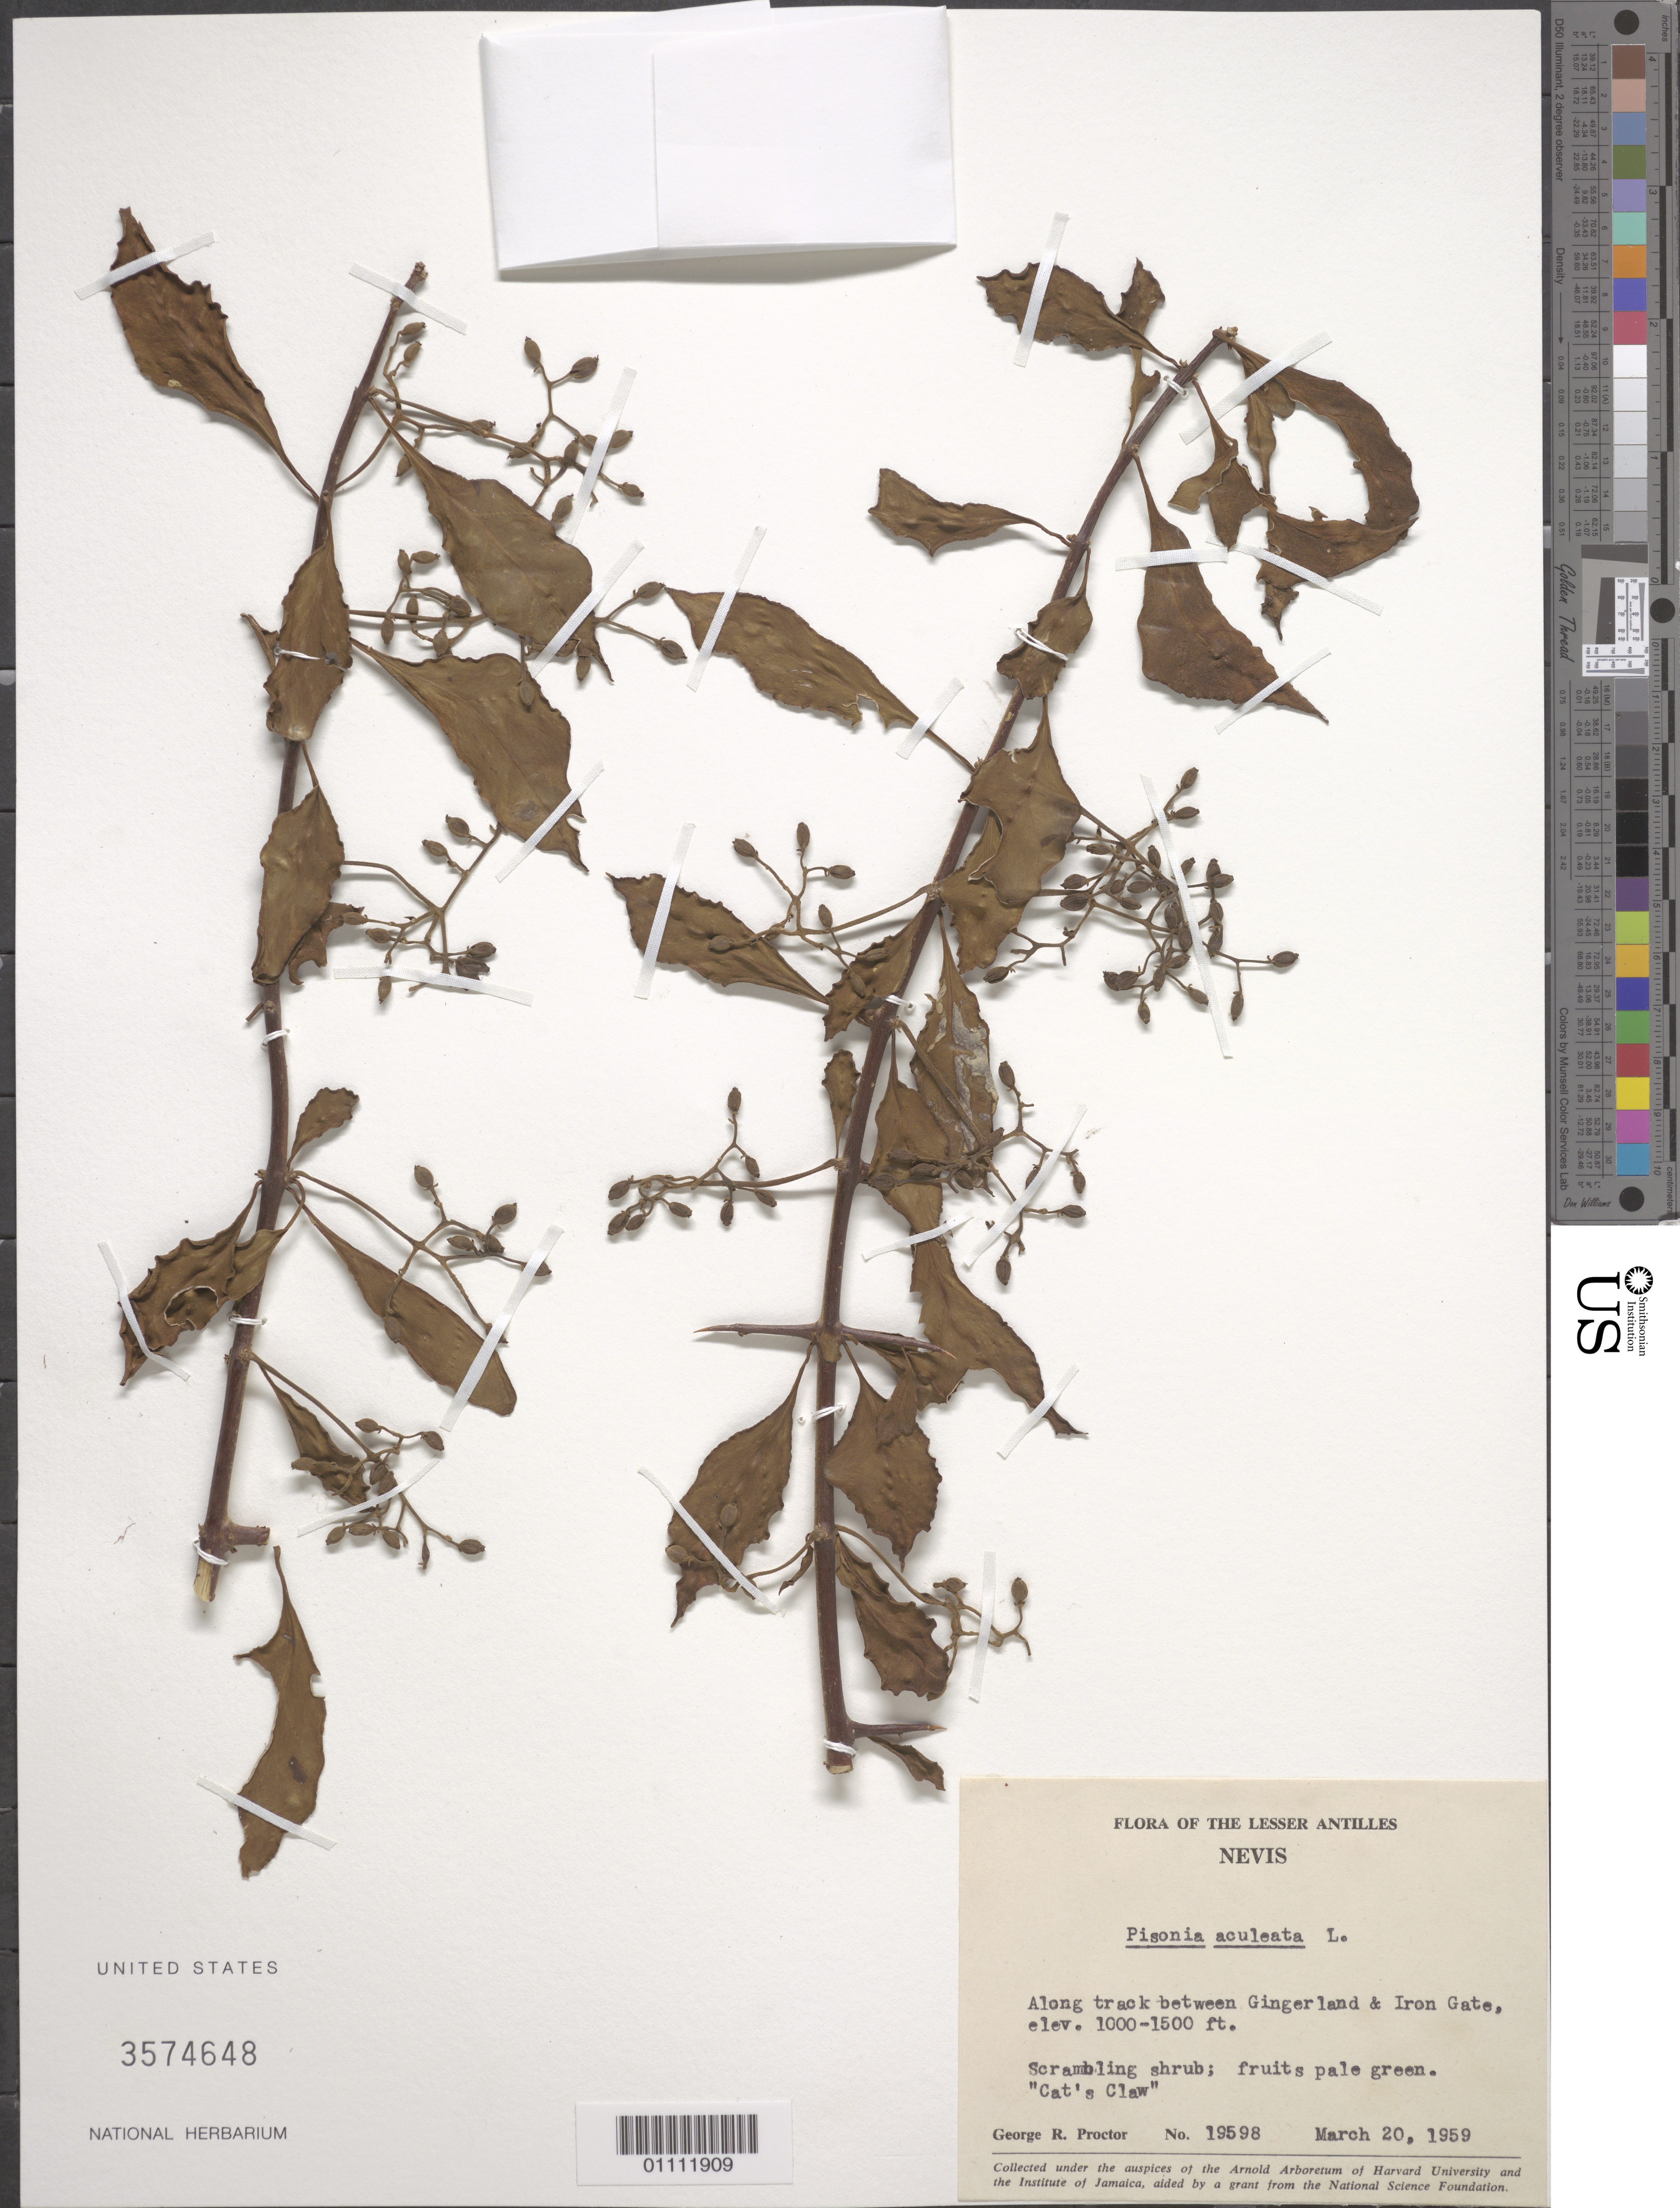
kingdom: Plantae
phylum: Tracheophyta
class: Magnoliopsida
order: Caryophyllales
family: Nyctaginaceae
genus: Pisonia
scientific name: Pisonia aculeata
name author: L.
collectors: G. R. Proctor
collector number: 19598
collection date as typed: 20 Mar 1959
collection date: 1959-03-20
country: St. Christopher-Nevis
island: Nevis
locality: Gingerland to Iron Gate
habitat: Along track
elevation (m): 305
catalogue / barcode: US 3574648